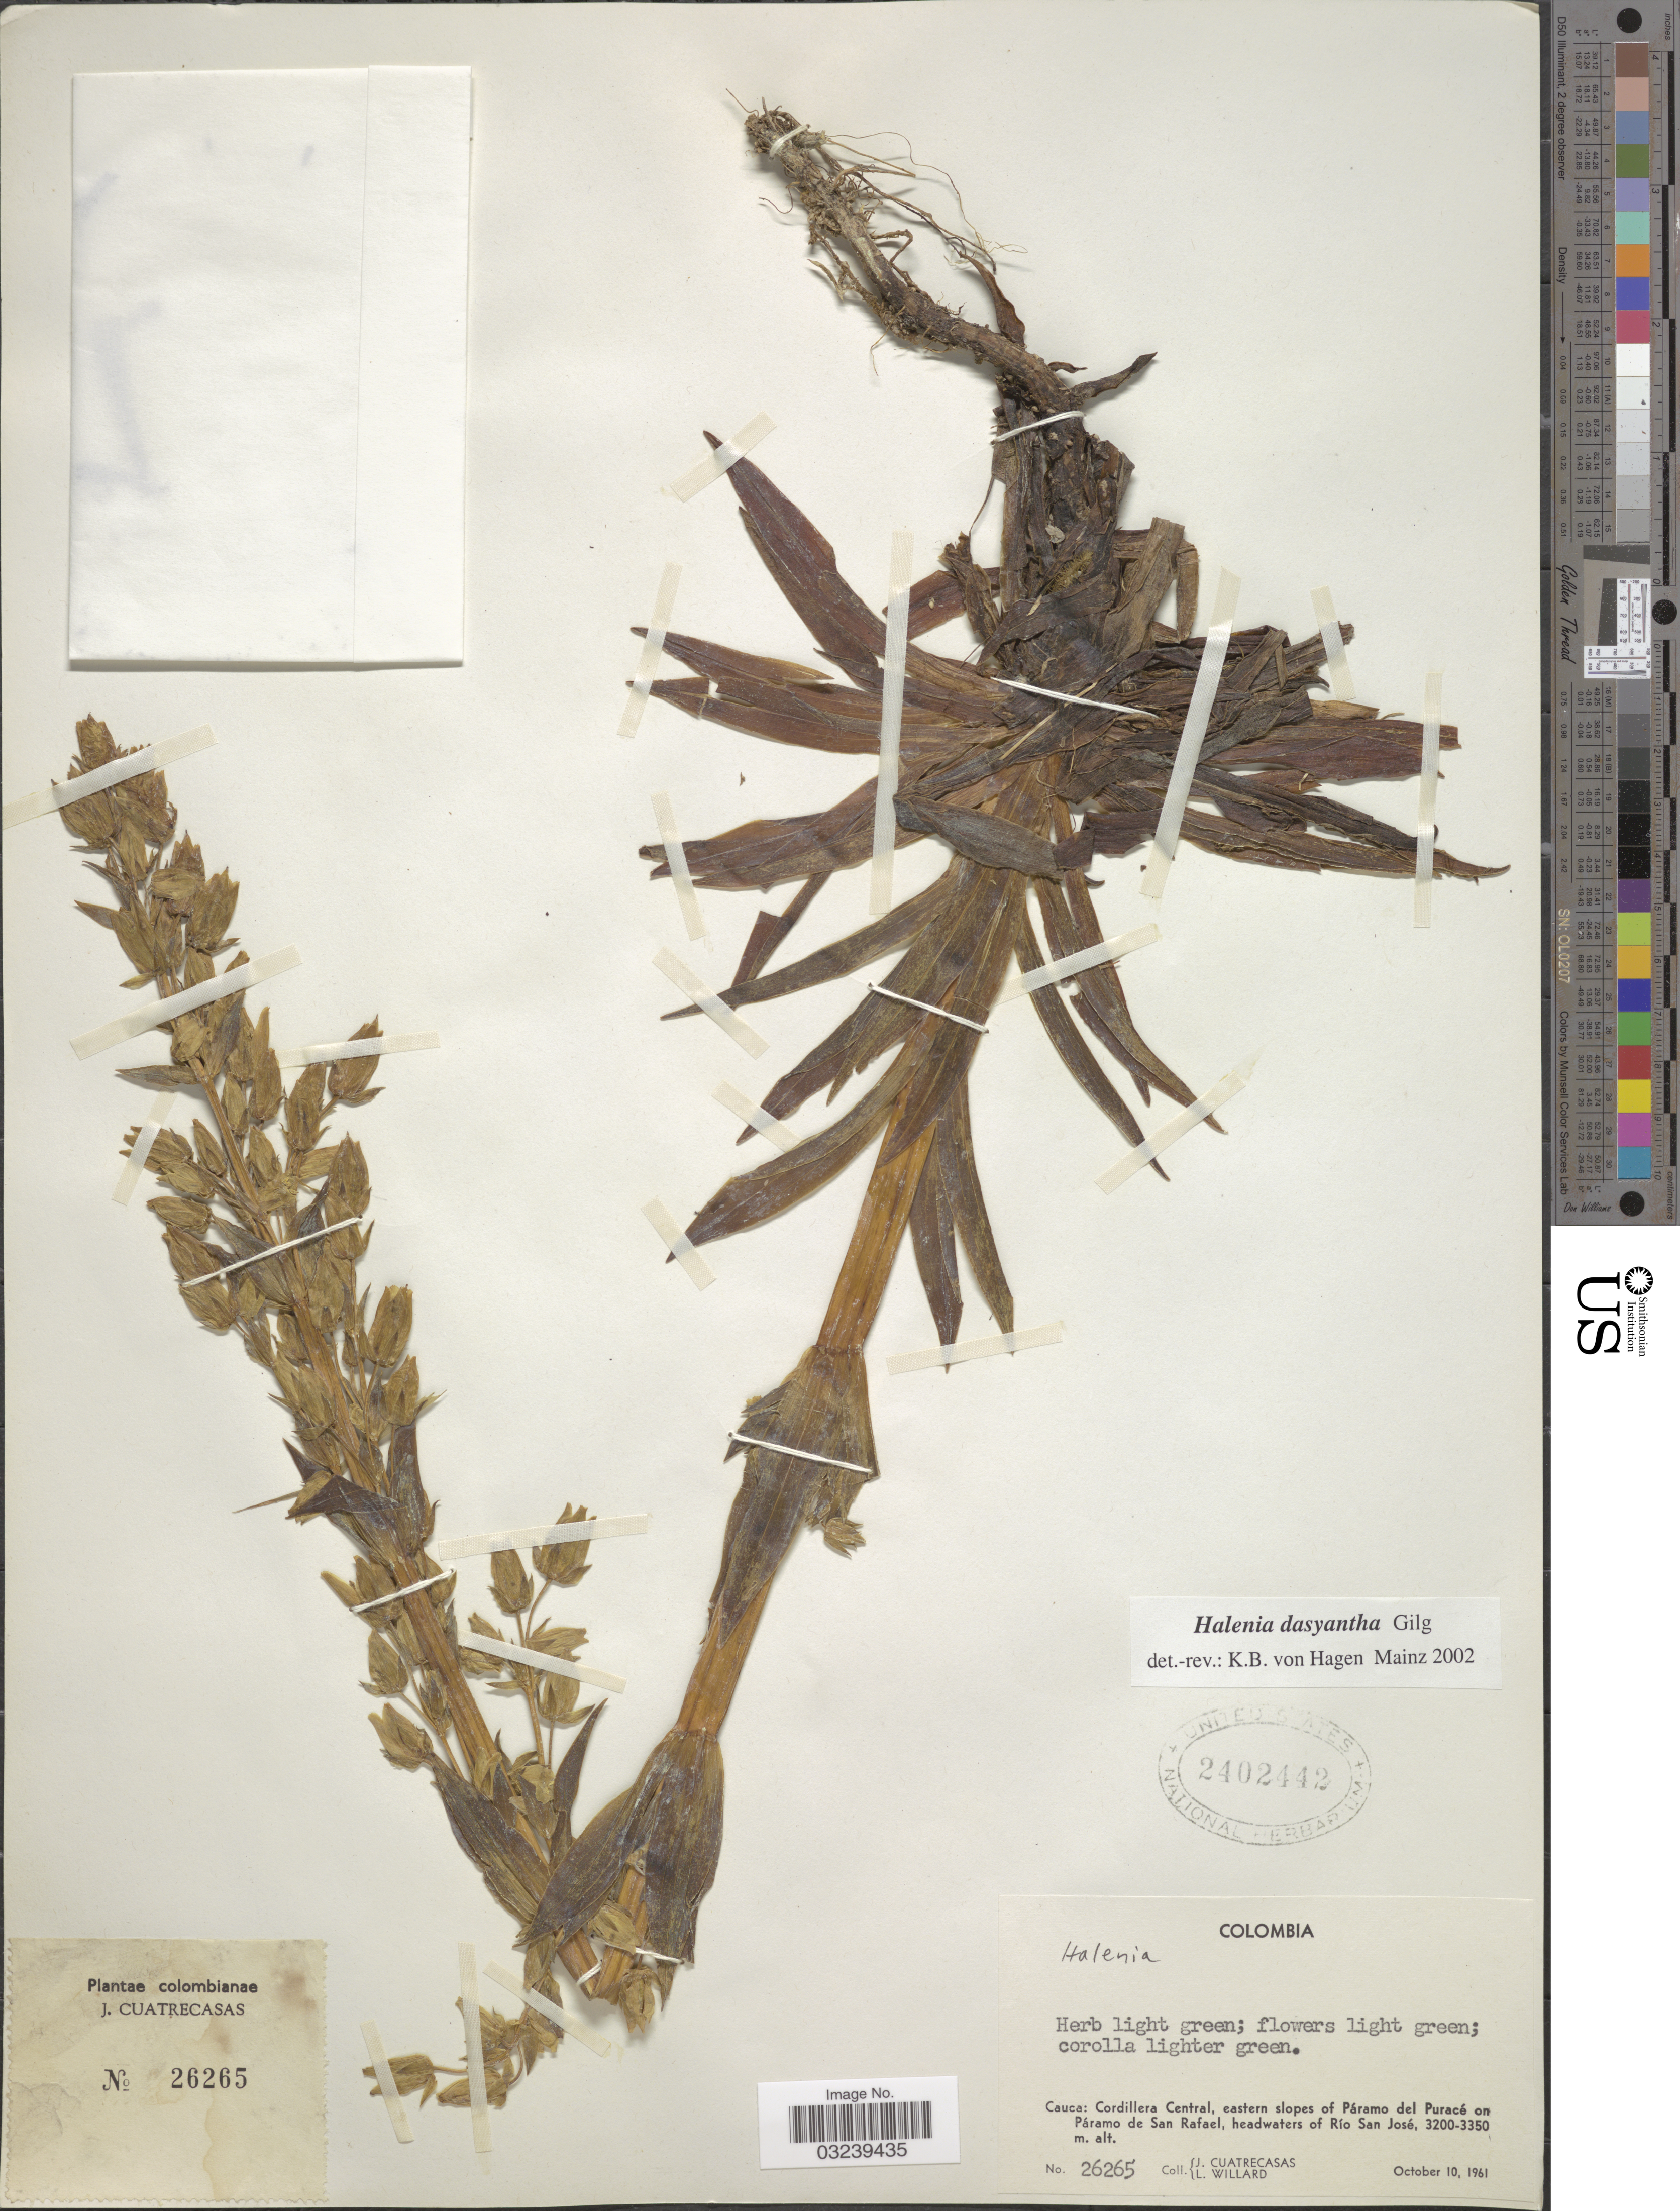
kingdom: Plantae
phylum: Tracheophyta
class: Magnoliopsida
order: Gentianales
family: Gentianaceae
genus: Halenia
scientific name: Halenia dasyantha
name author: Gilg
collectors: J. Cuatrecasas & L. Willard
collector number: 26265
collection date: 1961-10-10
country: Colombia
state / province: Cauca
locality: Cordillera Central, eastern slopes of Páramo del Puracé on Páramo de San Rafael, headwaters of Río San José.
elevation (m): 3200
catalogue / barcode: US 2402442